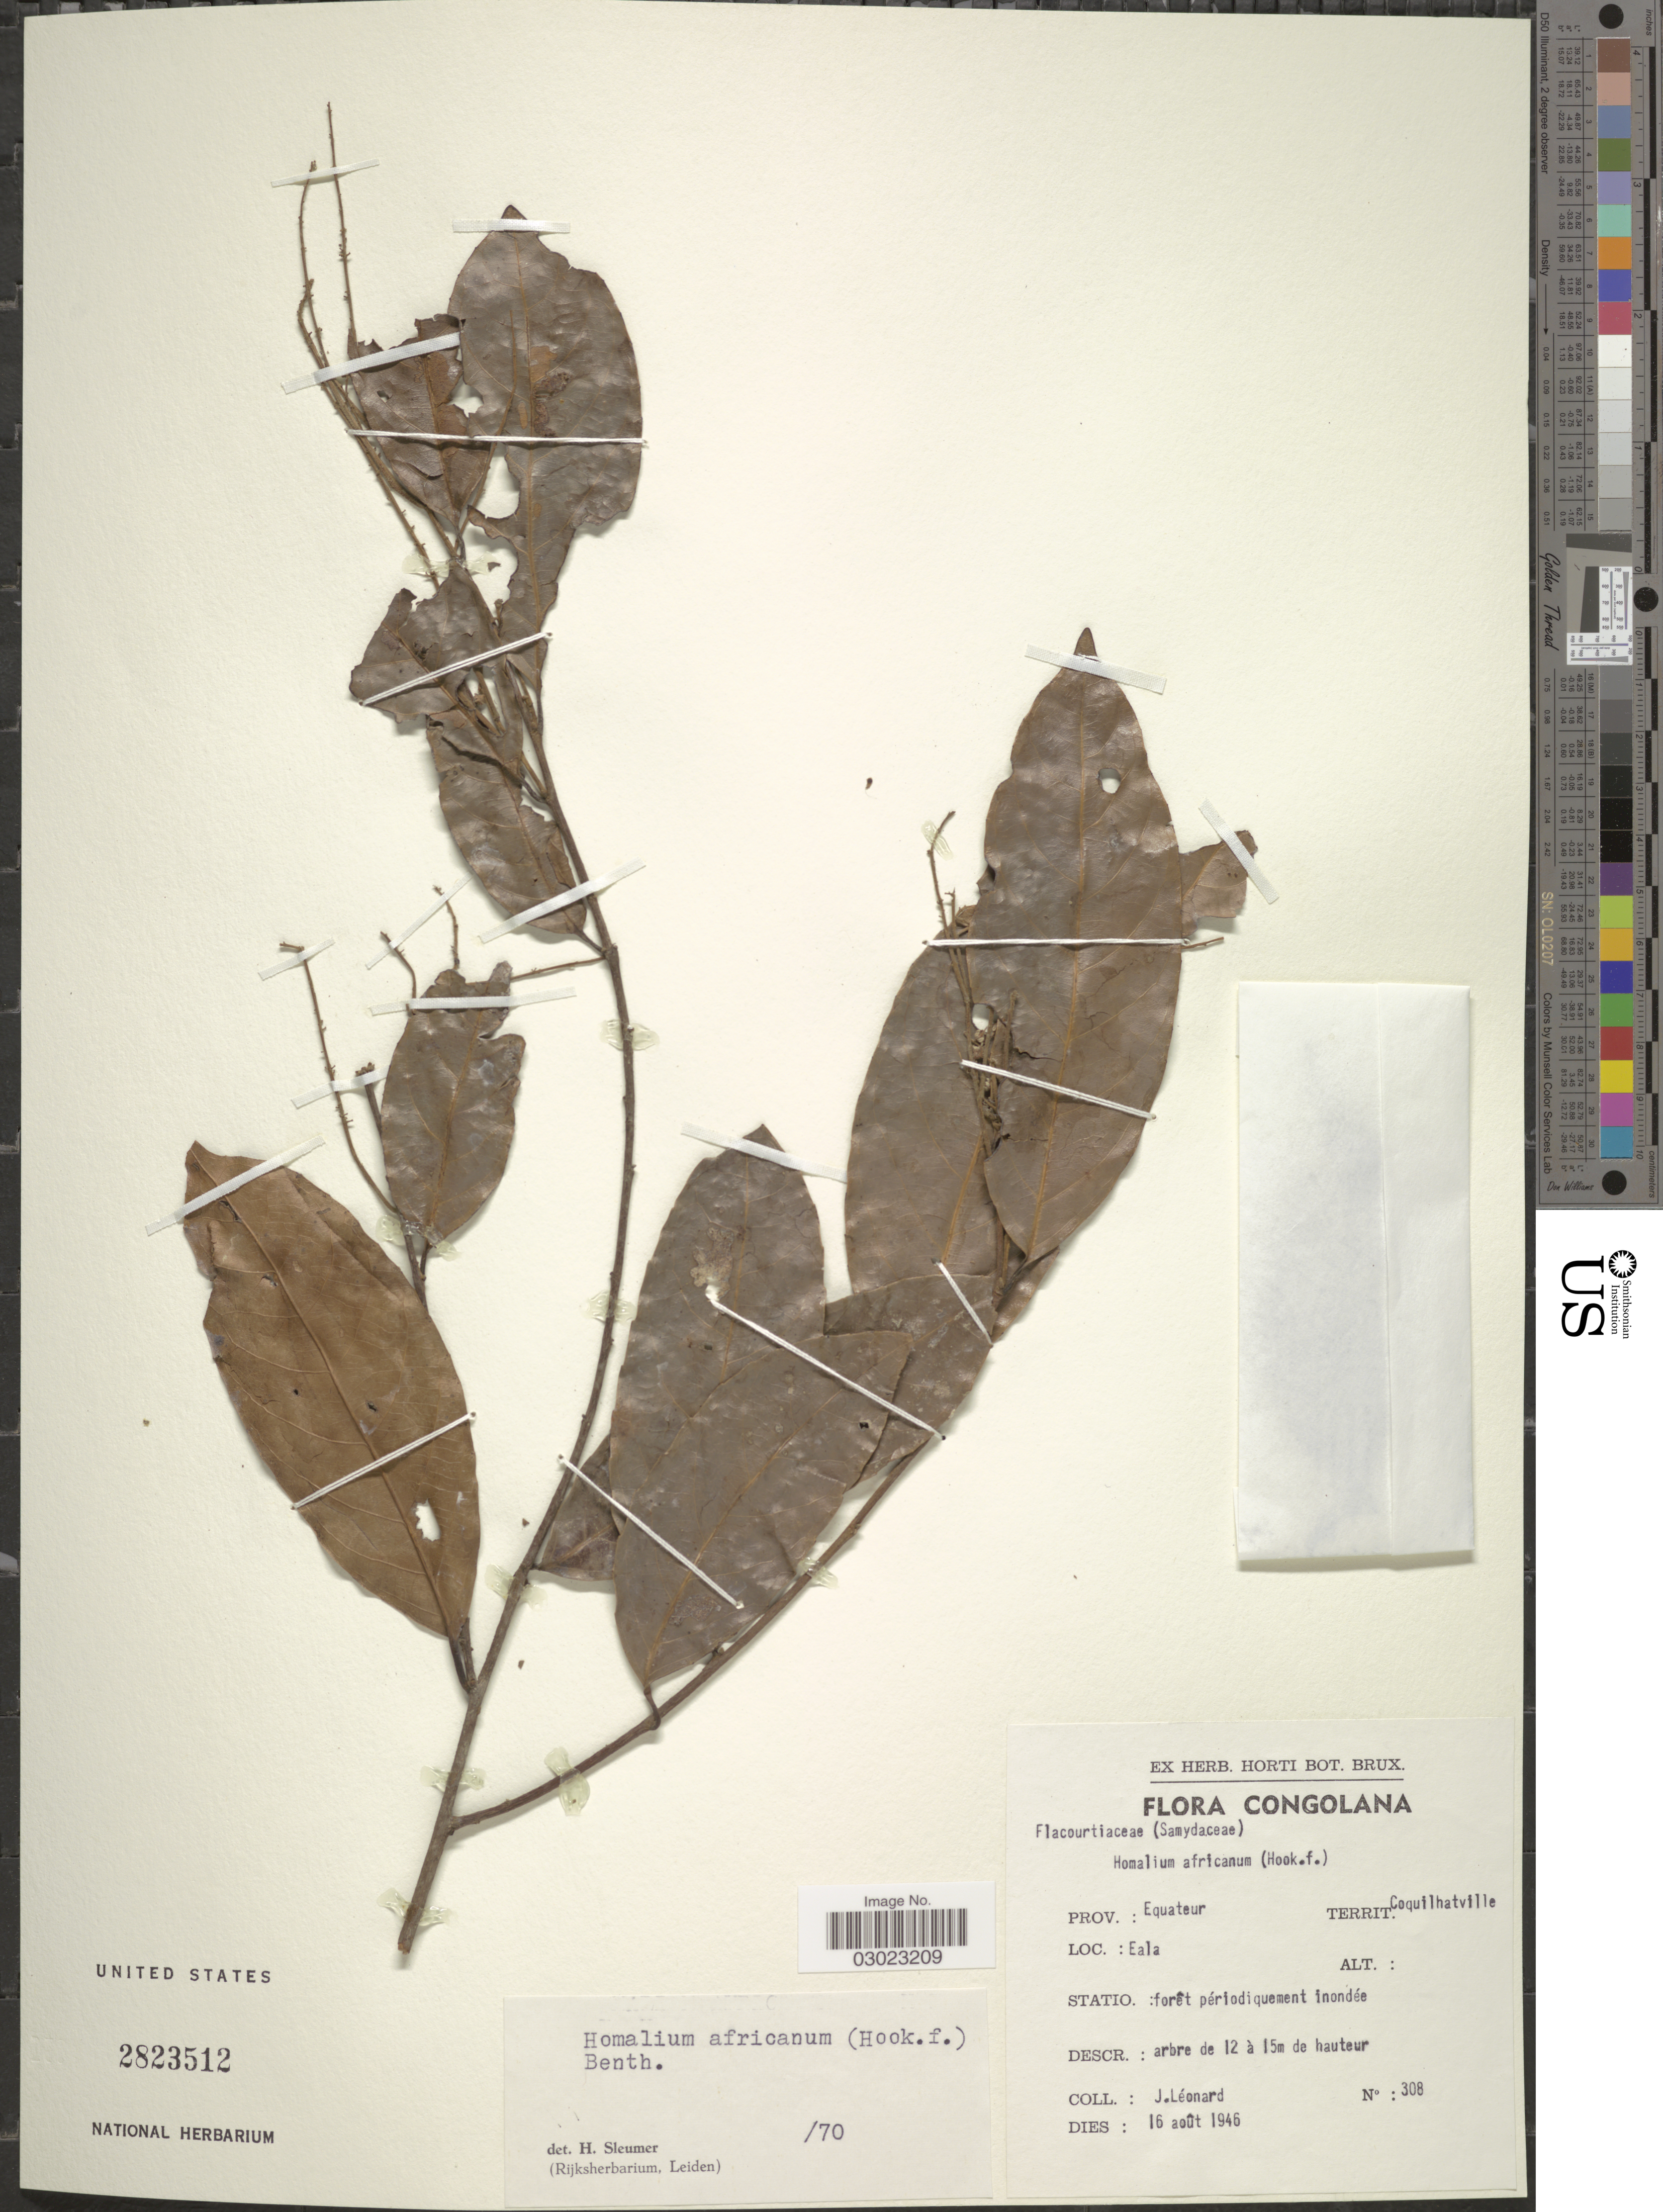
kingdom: Plantae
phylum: Tracheophyta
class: Magnoliopsida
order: Malpighiales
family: Salicaceae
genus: Homalium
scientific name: Homalium africanum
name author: (Hook. f.) Benth.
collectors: J. Leonard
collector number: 308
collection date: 1946-08-16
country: Congo, Democratic Republic of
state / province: Equateur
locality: Congolana. Territ. Coquilhatville. Eala.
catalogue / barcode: US 2823512